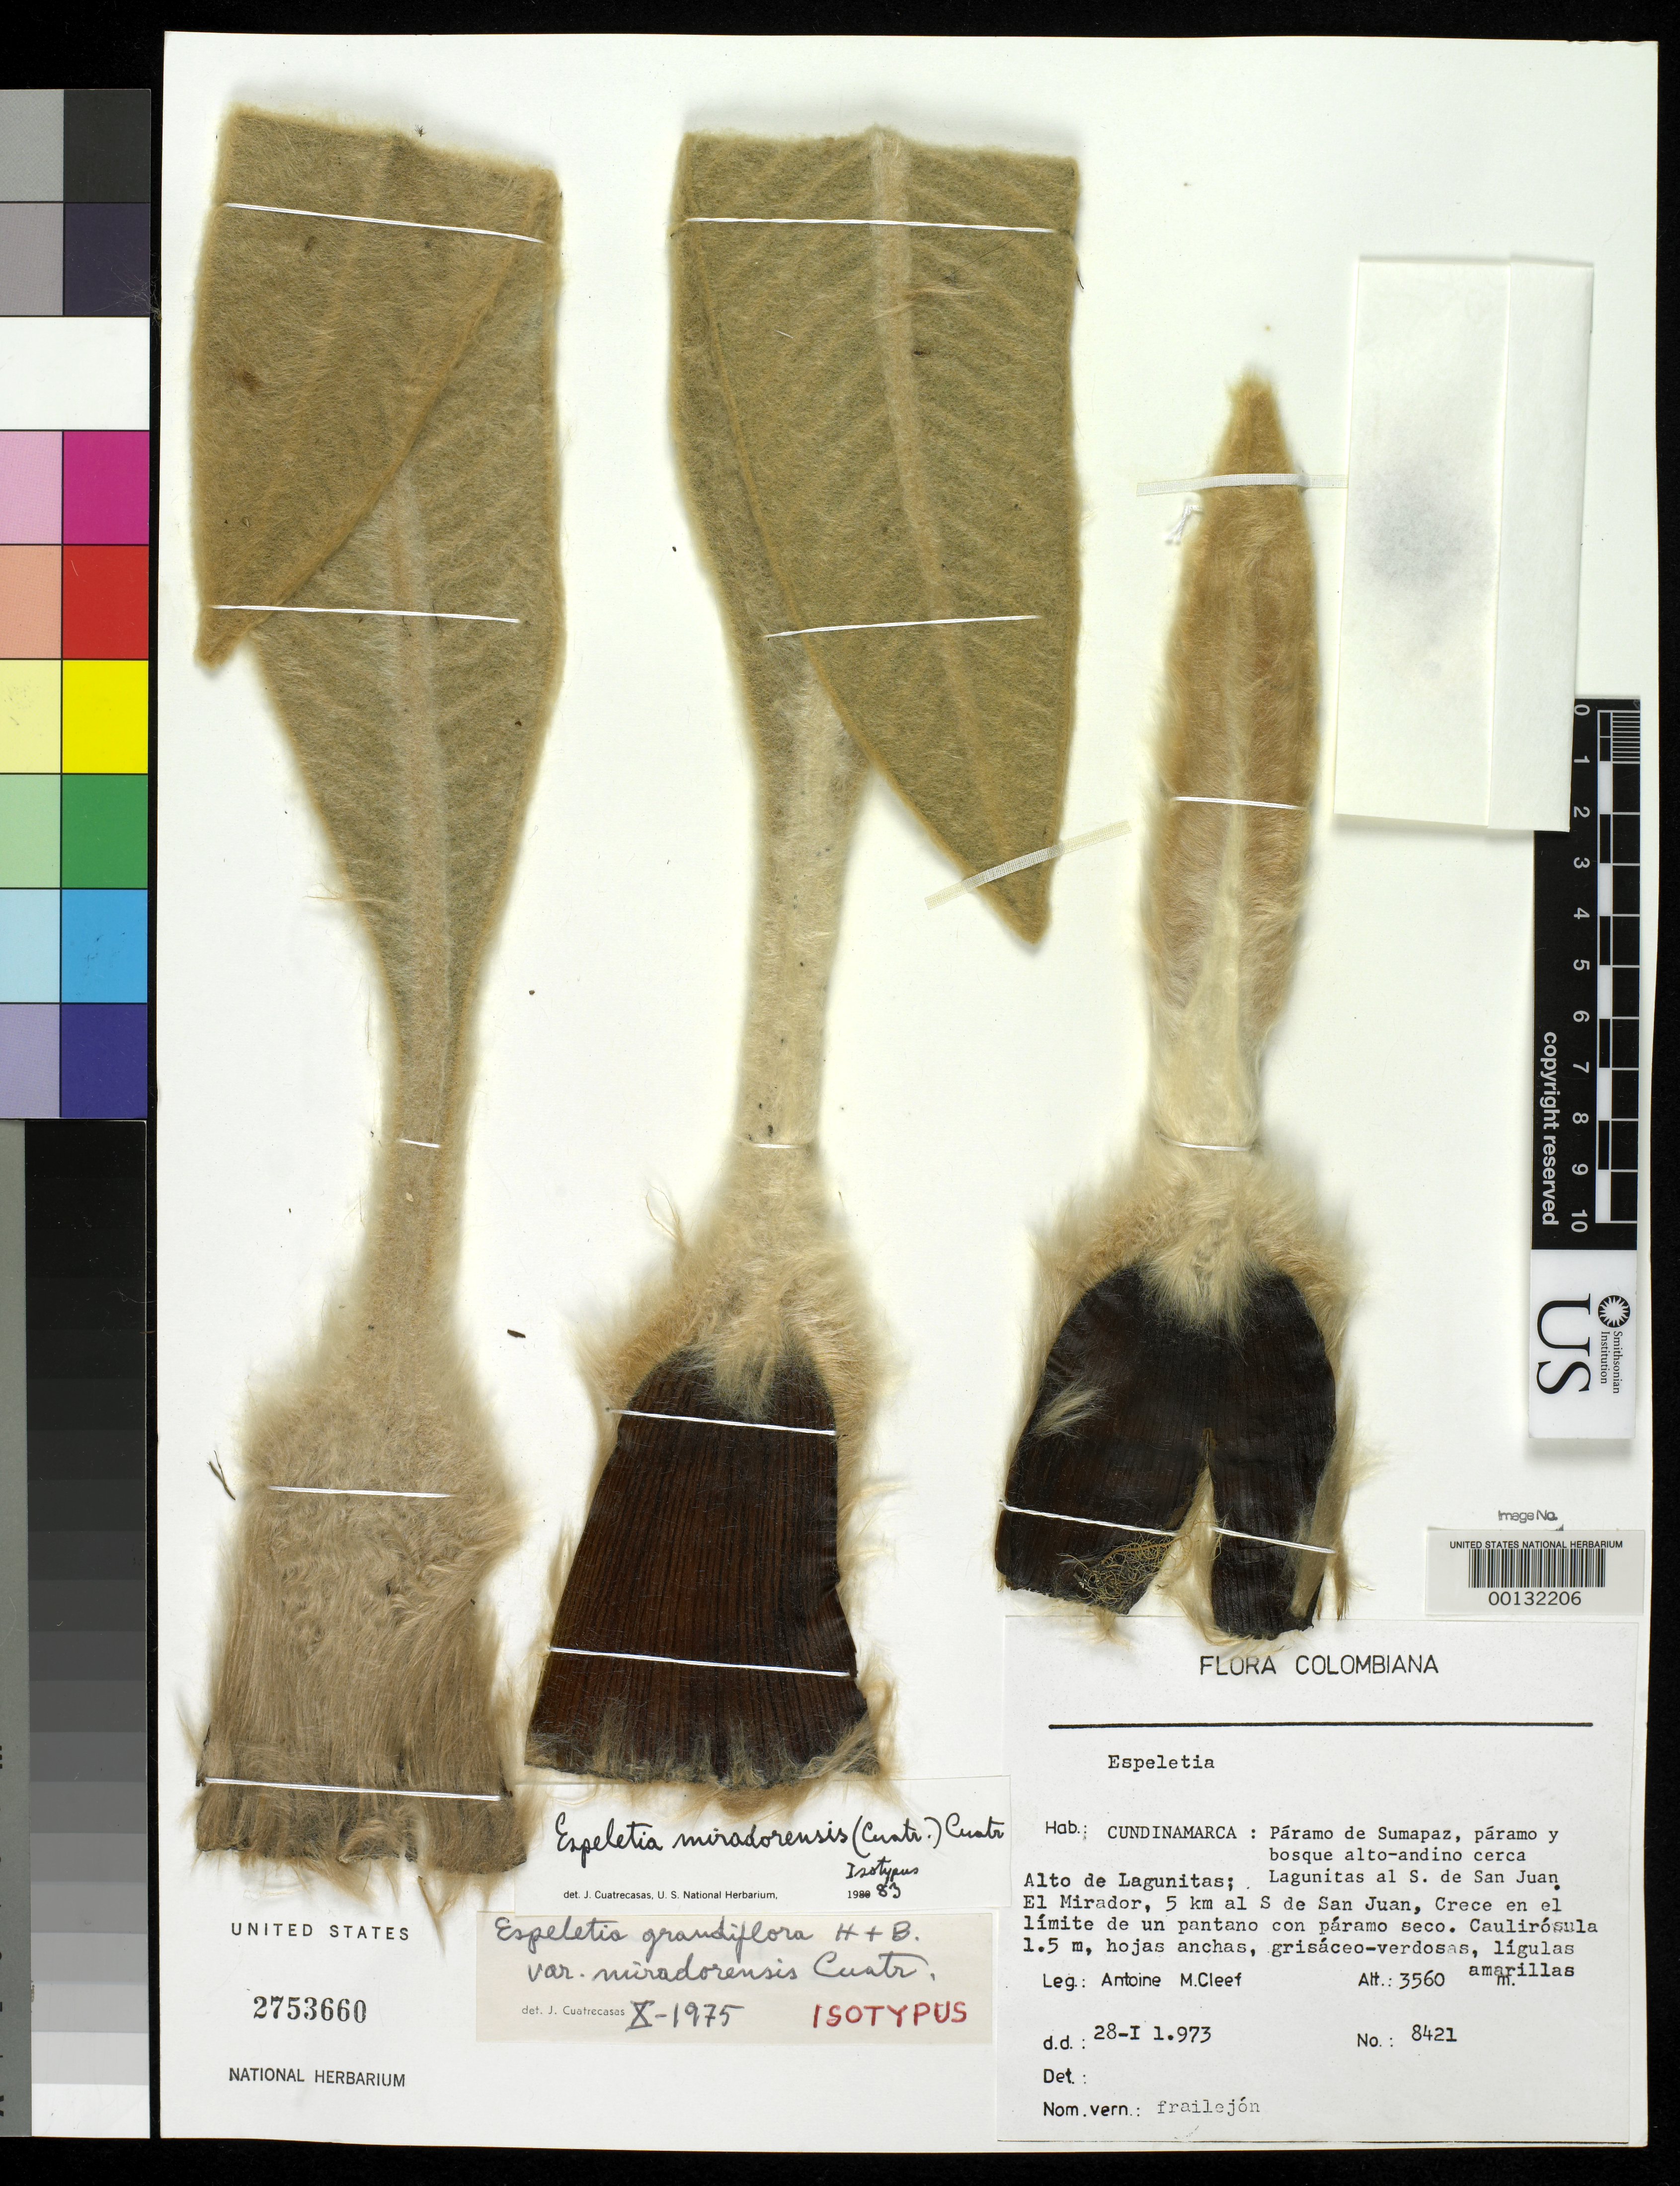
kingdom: Plantae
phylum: Tracheophyta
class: Magnoliopsida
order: Asterales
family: Asteraceae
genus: Espeletia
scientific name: Espeletia grandiflora var. miradorensis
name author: Cuatrec.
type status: Isotype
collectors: A. M. Cleef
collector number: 8421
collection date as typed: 28 Jan 1973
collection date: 1973-01-28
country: Colombia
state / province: Cundinamarca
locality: Páramo de Sumapaz, near Alto de Lagunitas.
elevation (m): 3560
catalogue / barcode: US 2753660